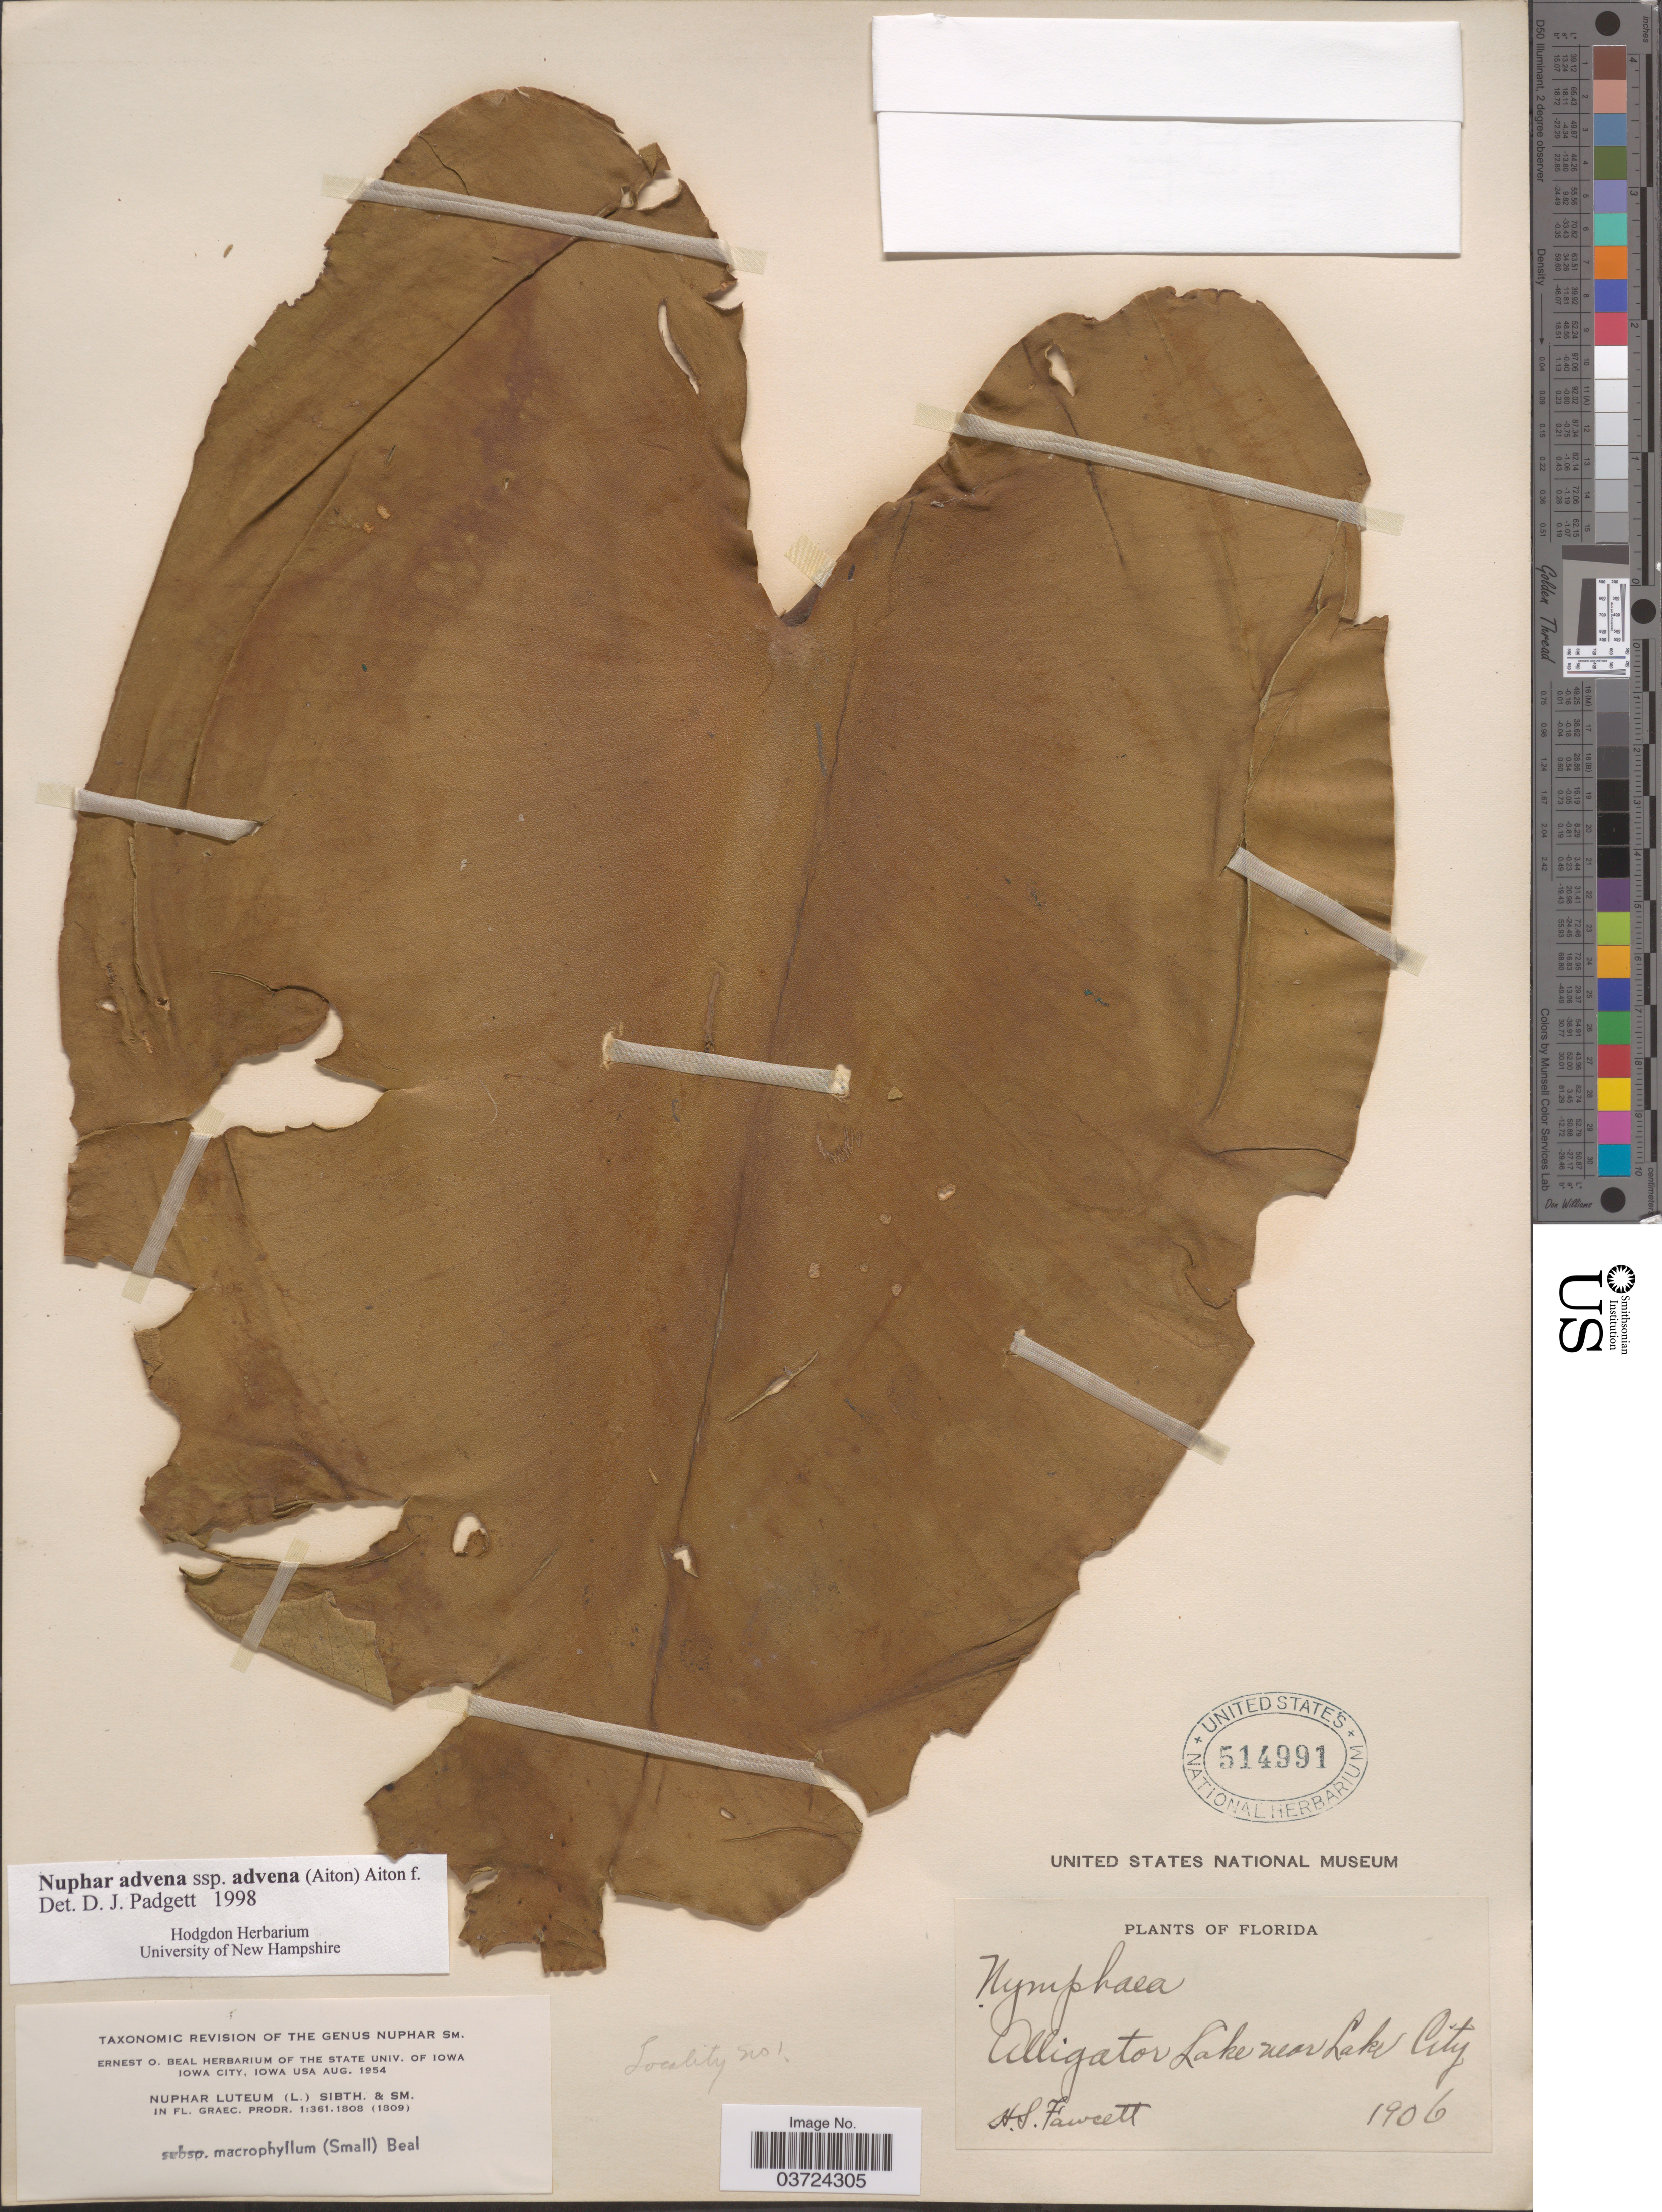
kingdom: Plantae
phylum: Tracheophyta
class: Magnoliopsida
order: Nymphaeales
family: Nymphaeaceae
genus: Nuphar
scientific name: Nuphar advena subsp. advena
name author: (Aiton) W.T. Aiton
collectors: H. Fawcett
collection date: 1906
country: United States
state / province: Florida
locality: Alligator Lake near Lake City.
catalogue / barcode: US 514991